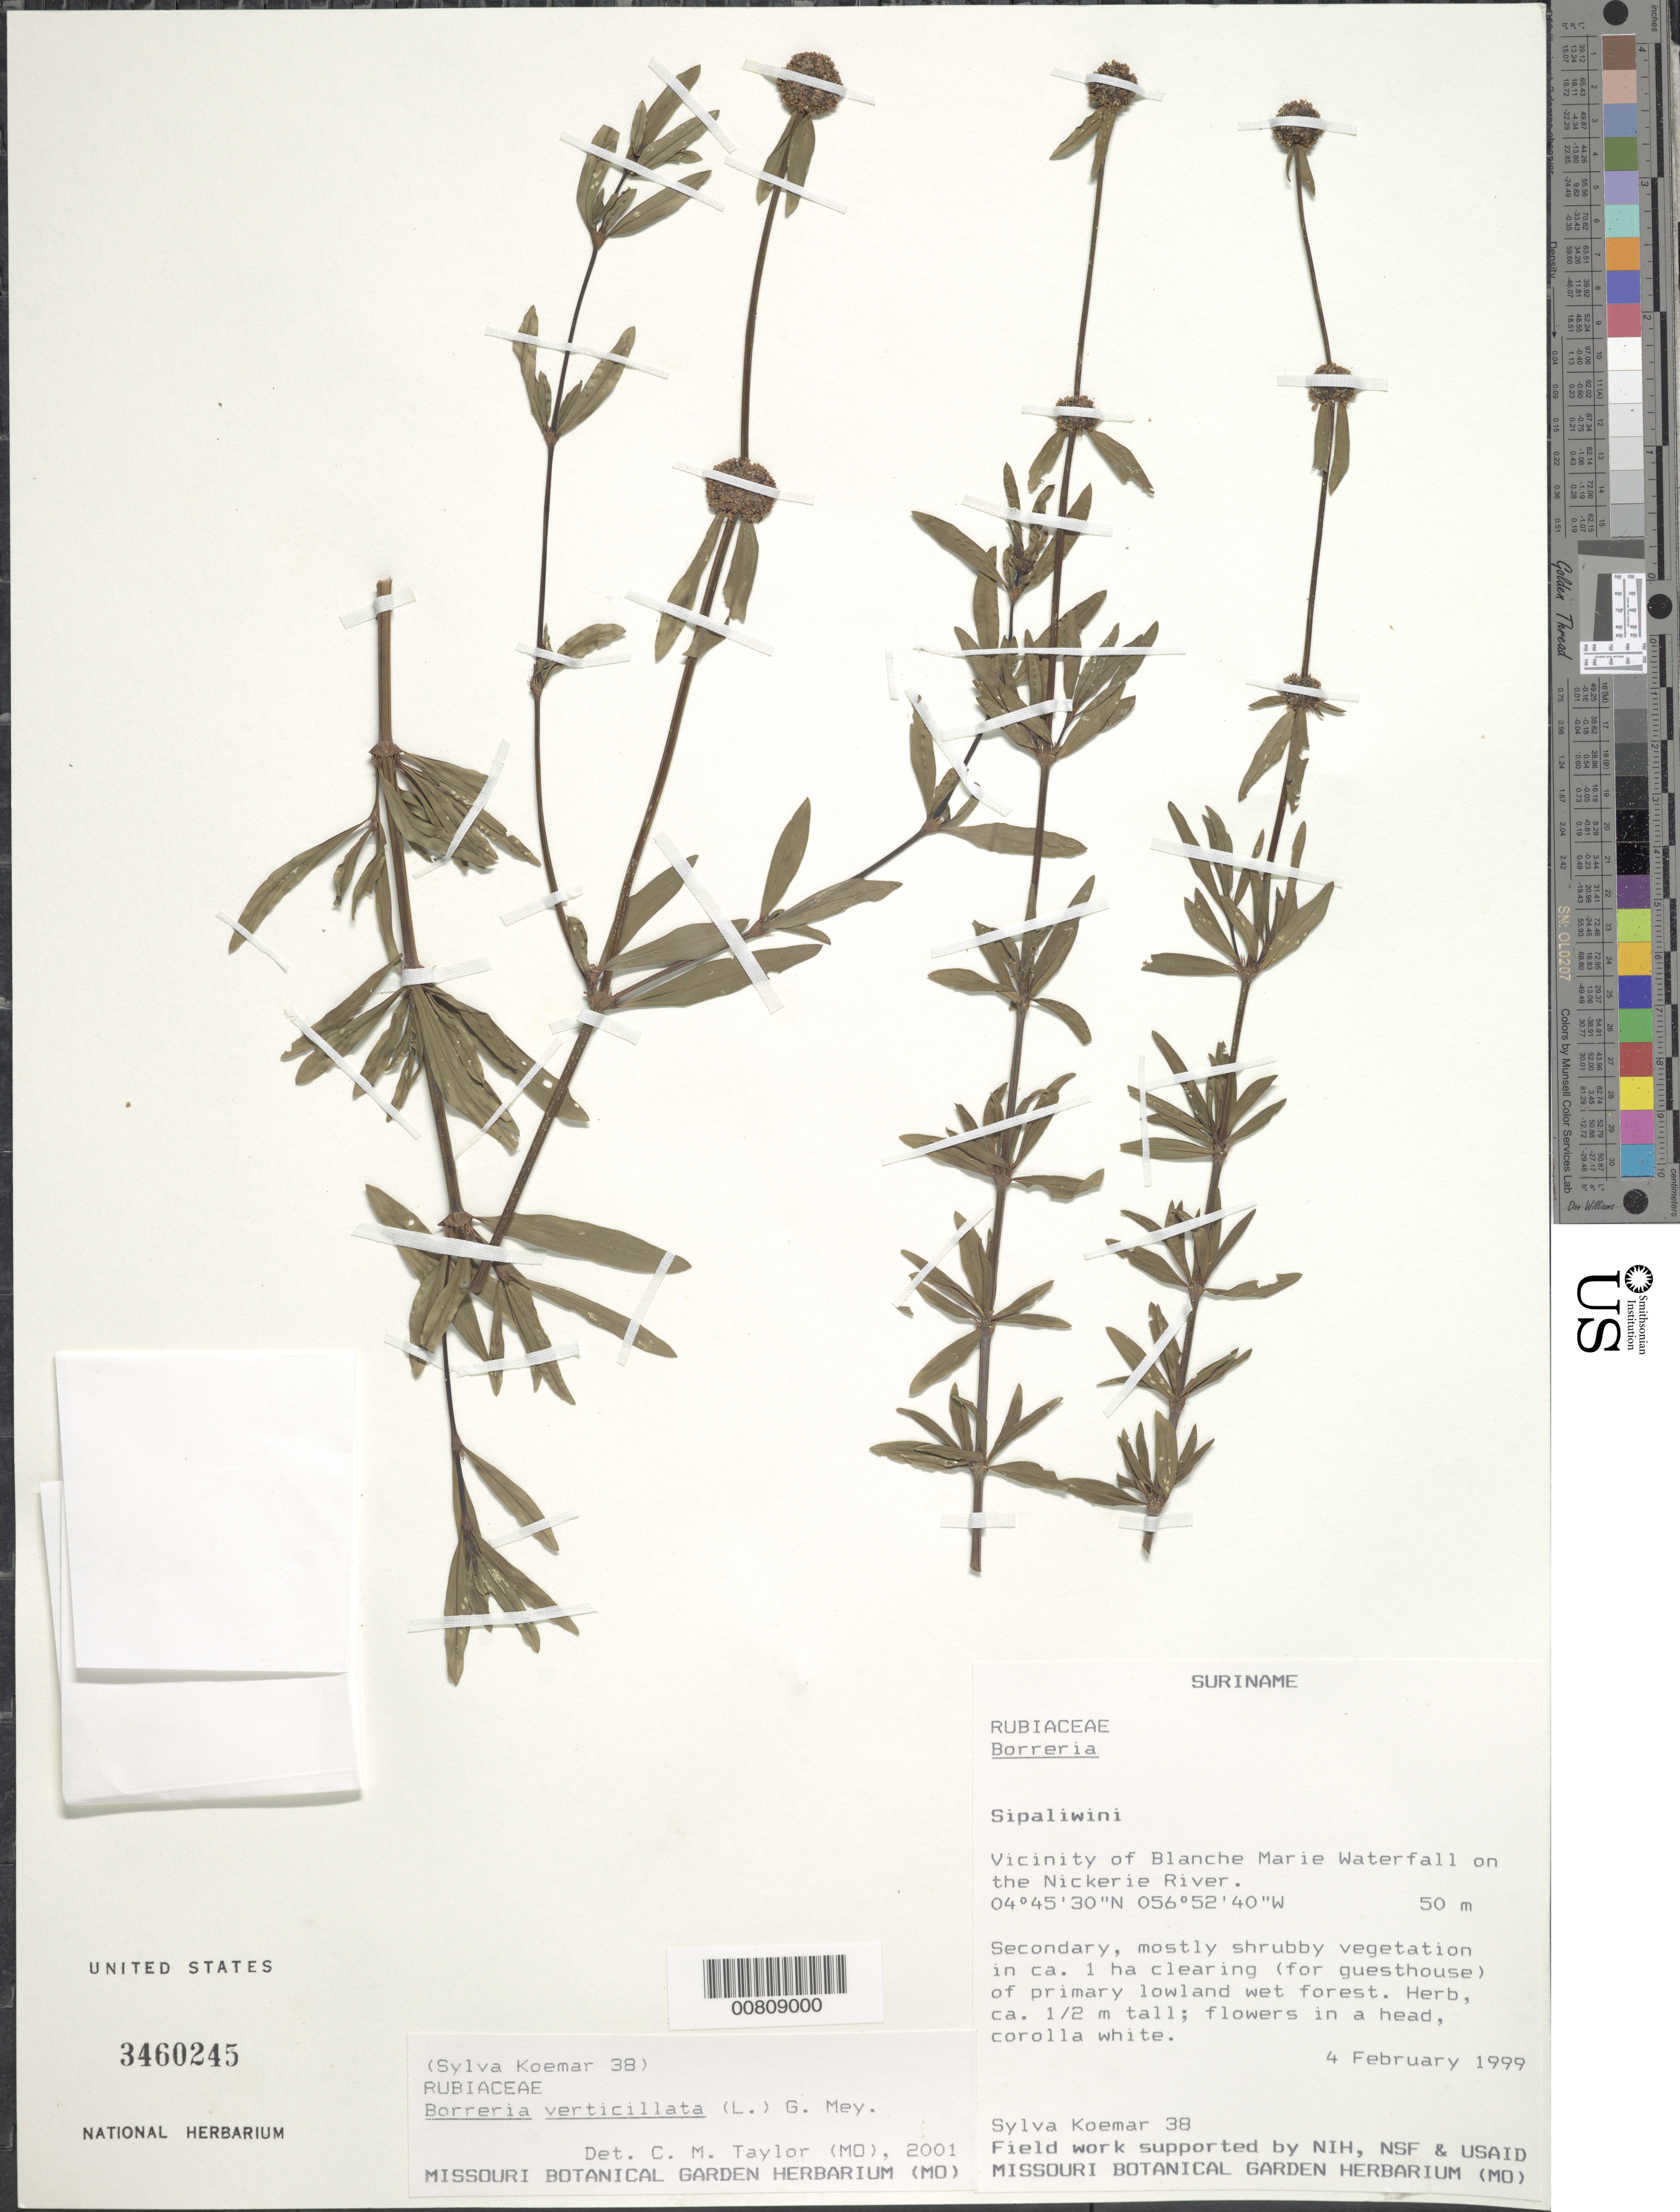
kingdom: Plantae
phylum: Tracheophyta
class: Magnoliopsida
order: Gentianales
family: Rubiaceae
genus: Borreria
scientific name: Borreria verticillata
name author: (L.) G. Mey.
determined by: Taylor, Charlotte M.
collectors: S. Koemar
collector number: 38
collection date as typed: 4-Feb-99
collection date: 1999-02-04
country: Suriname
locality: Sipaliwini, vic. Blanche Marie waterfass, Nickerie R.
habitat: Secondary, mostly shrubby vegetation in ca. 1 ha clearing (for guesthouse) of primary lowland wet forest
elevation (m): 50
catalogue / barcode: US 3460245